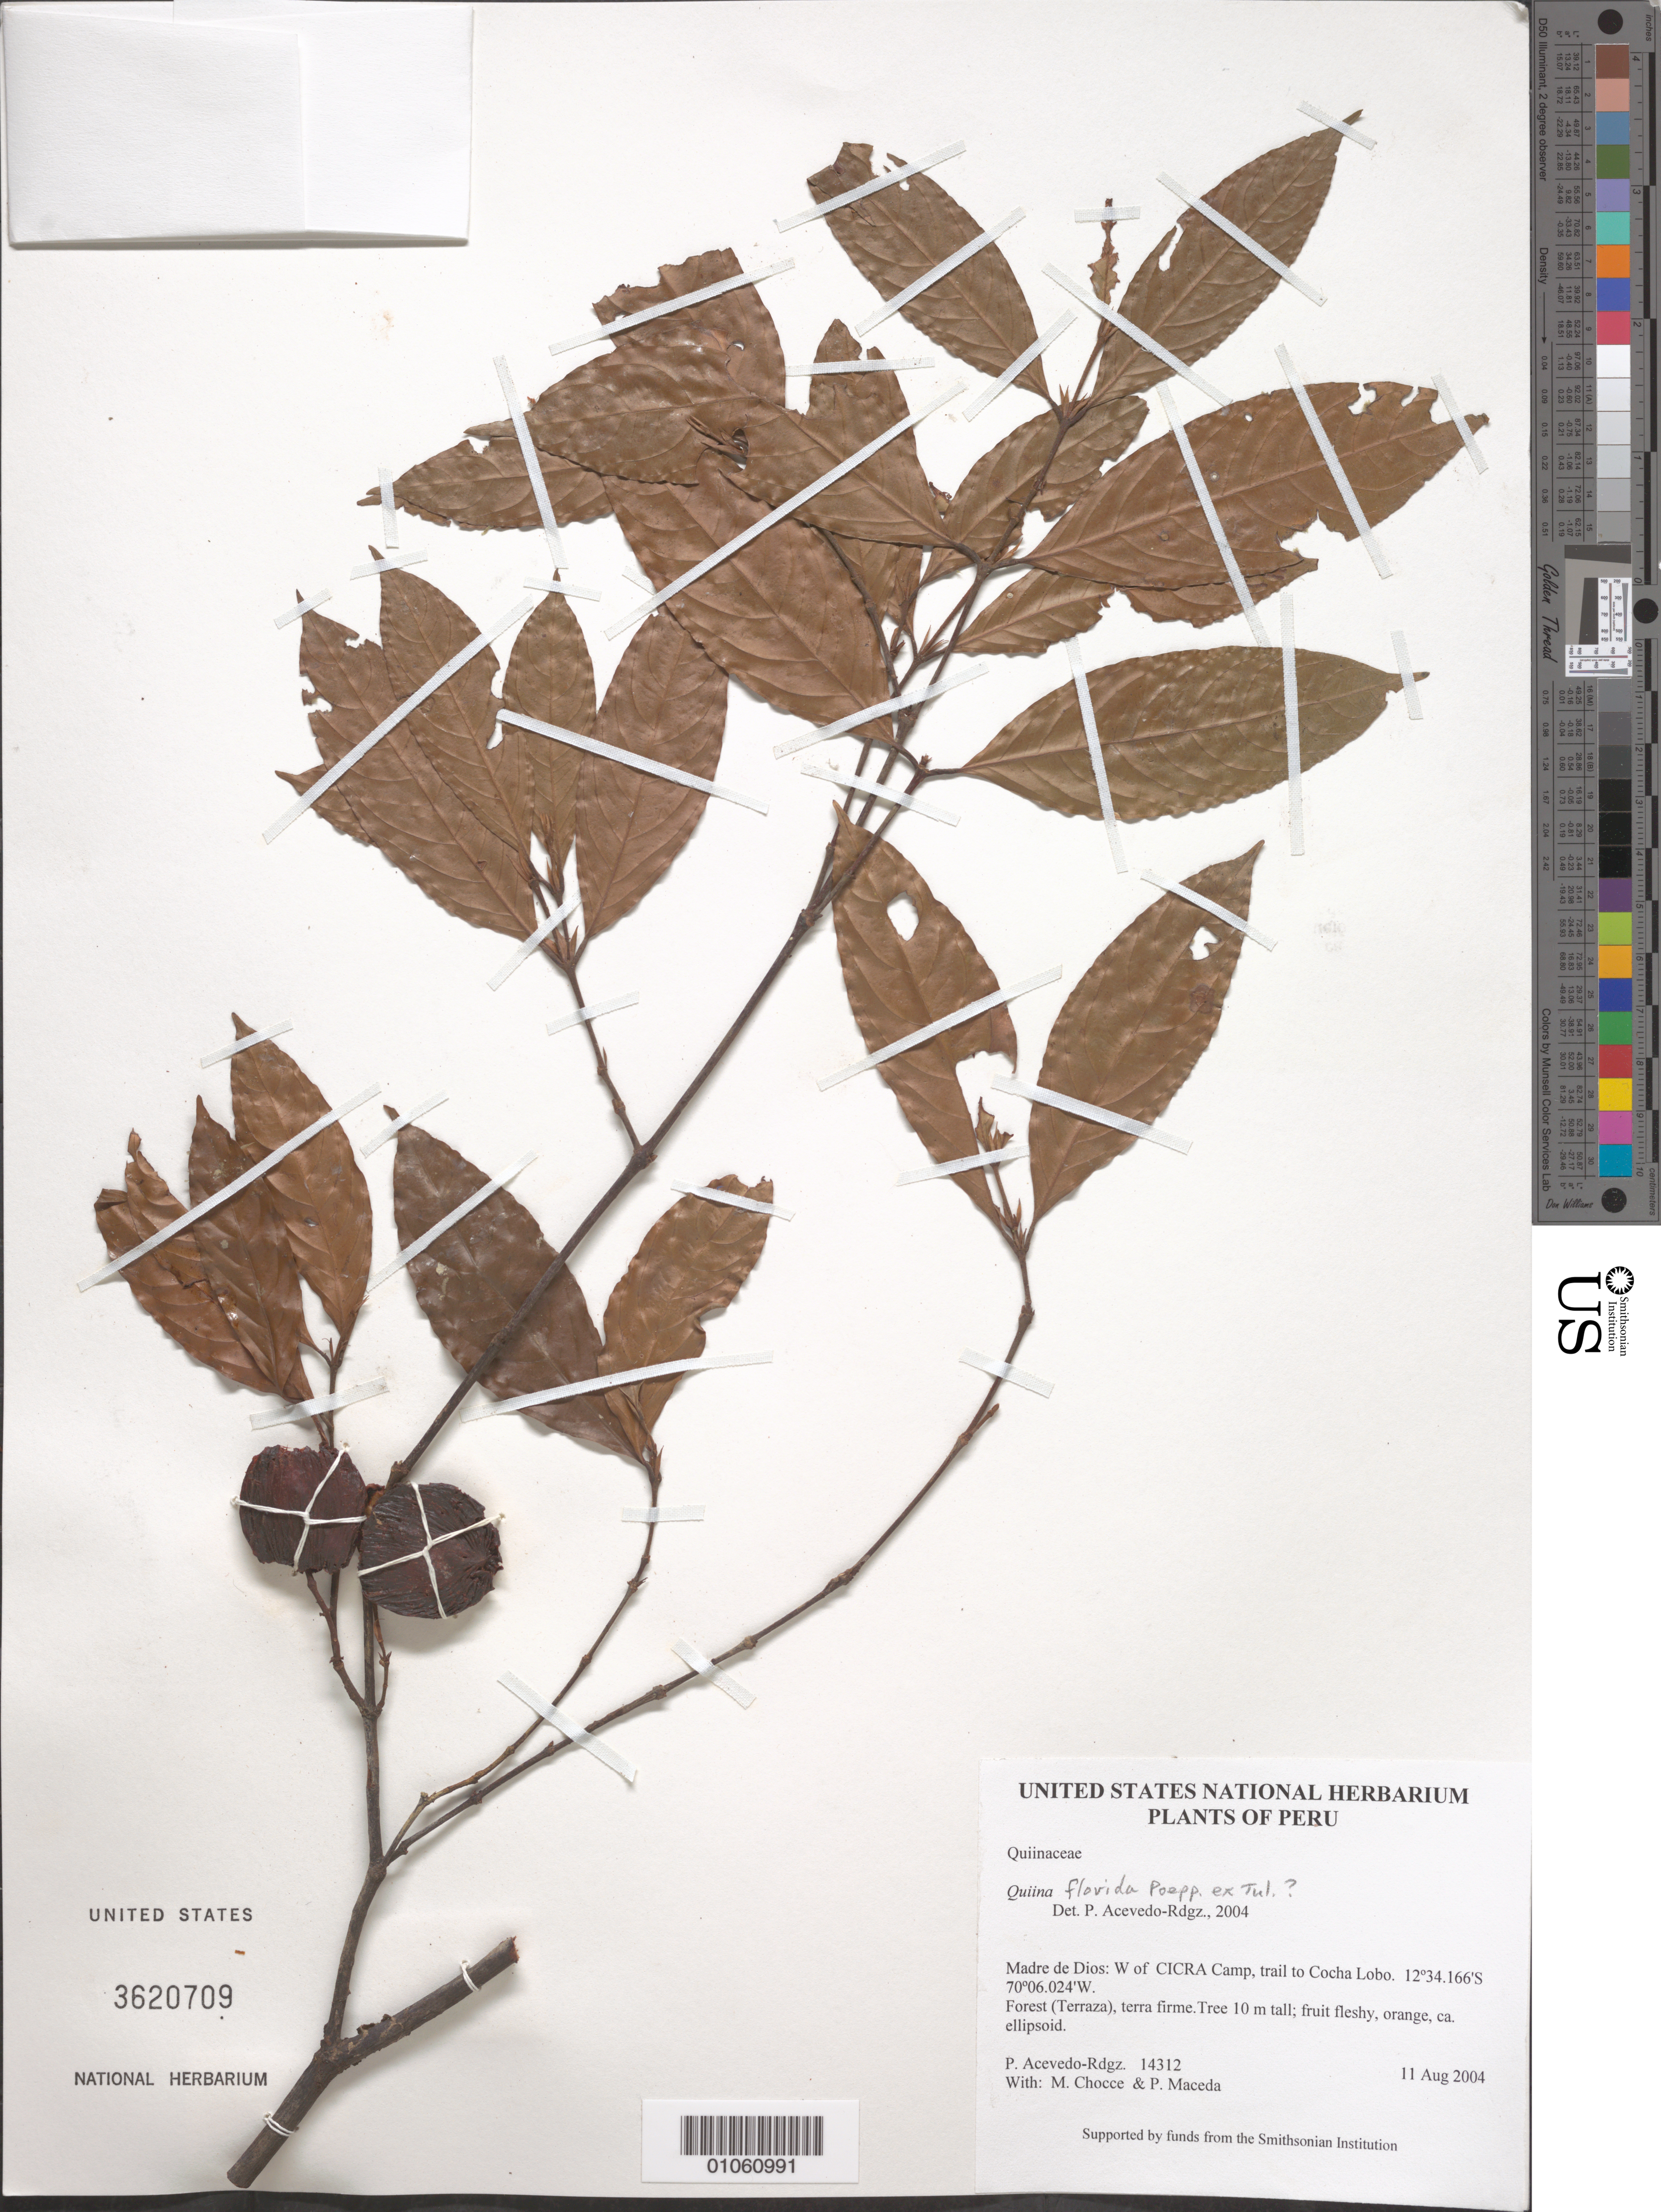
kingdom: Plantae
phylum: Tracheophyta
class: Magnoliopsida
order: Malpighiales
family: Quiinaceae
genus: Quiina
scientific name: Quiina florida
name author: Poepp. ex Tul.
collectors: P. Acevedo-Rodr., M. Chocce & P. Maceda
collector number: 14312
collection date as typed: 11 Aug 2004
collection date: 2004-08-11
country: Peru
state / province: Madre de Dios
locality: Madre de Dios: W of CICRA Camp, trail to Cocha Lobo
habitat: Forest (Terraza), terra firme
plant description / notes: MO, NY, K, P, US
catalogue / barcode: US 3620709